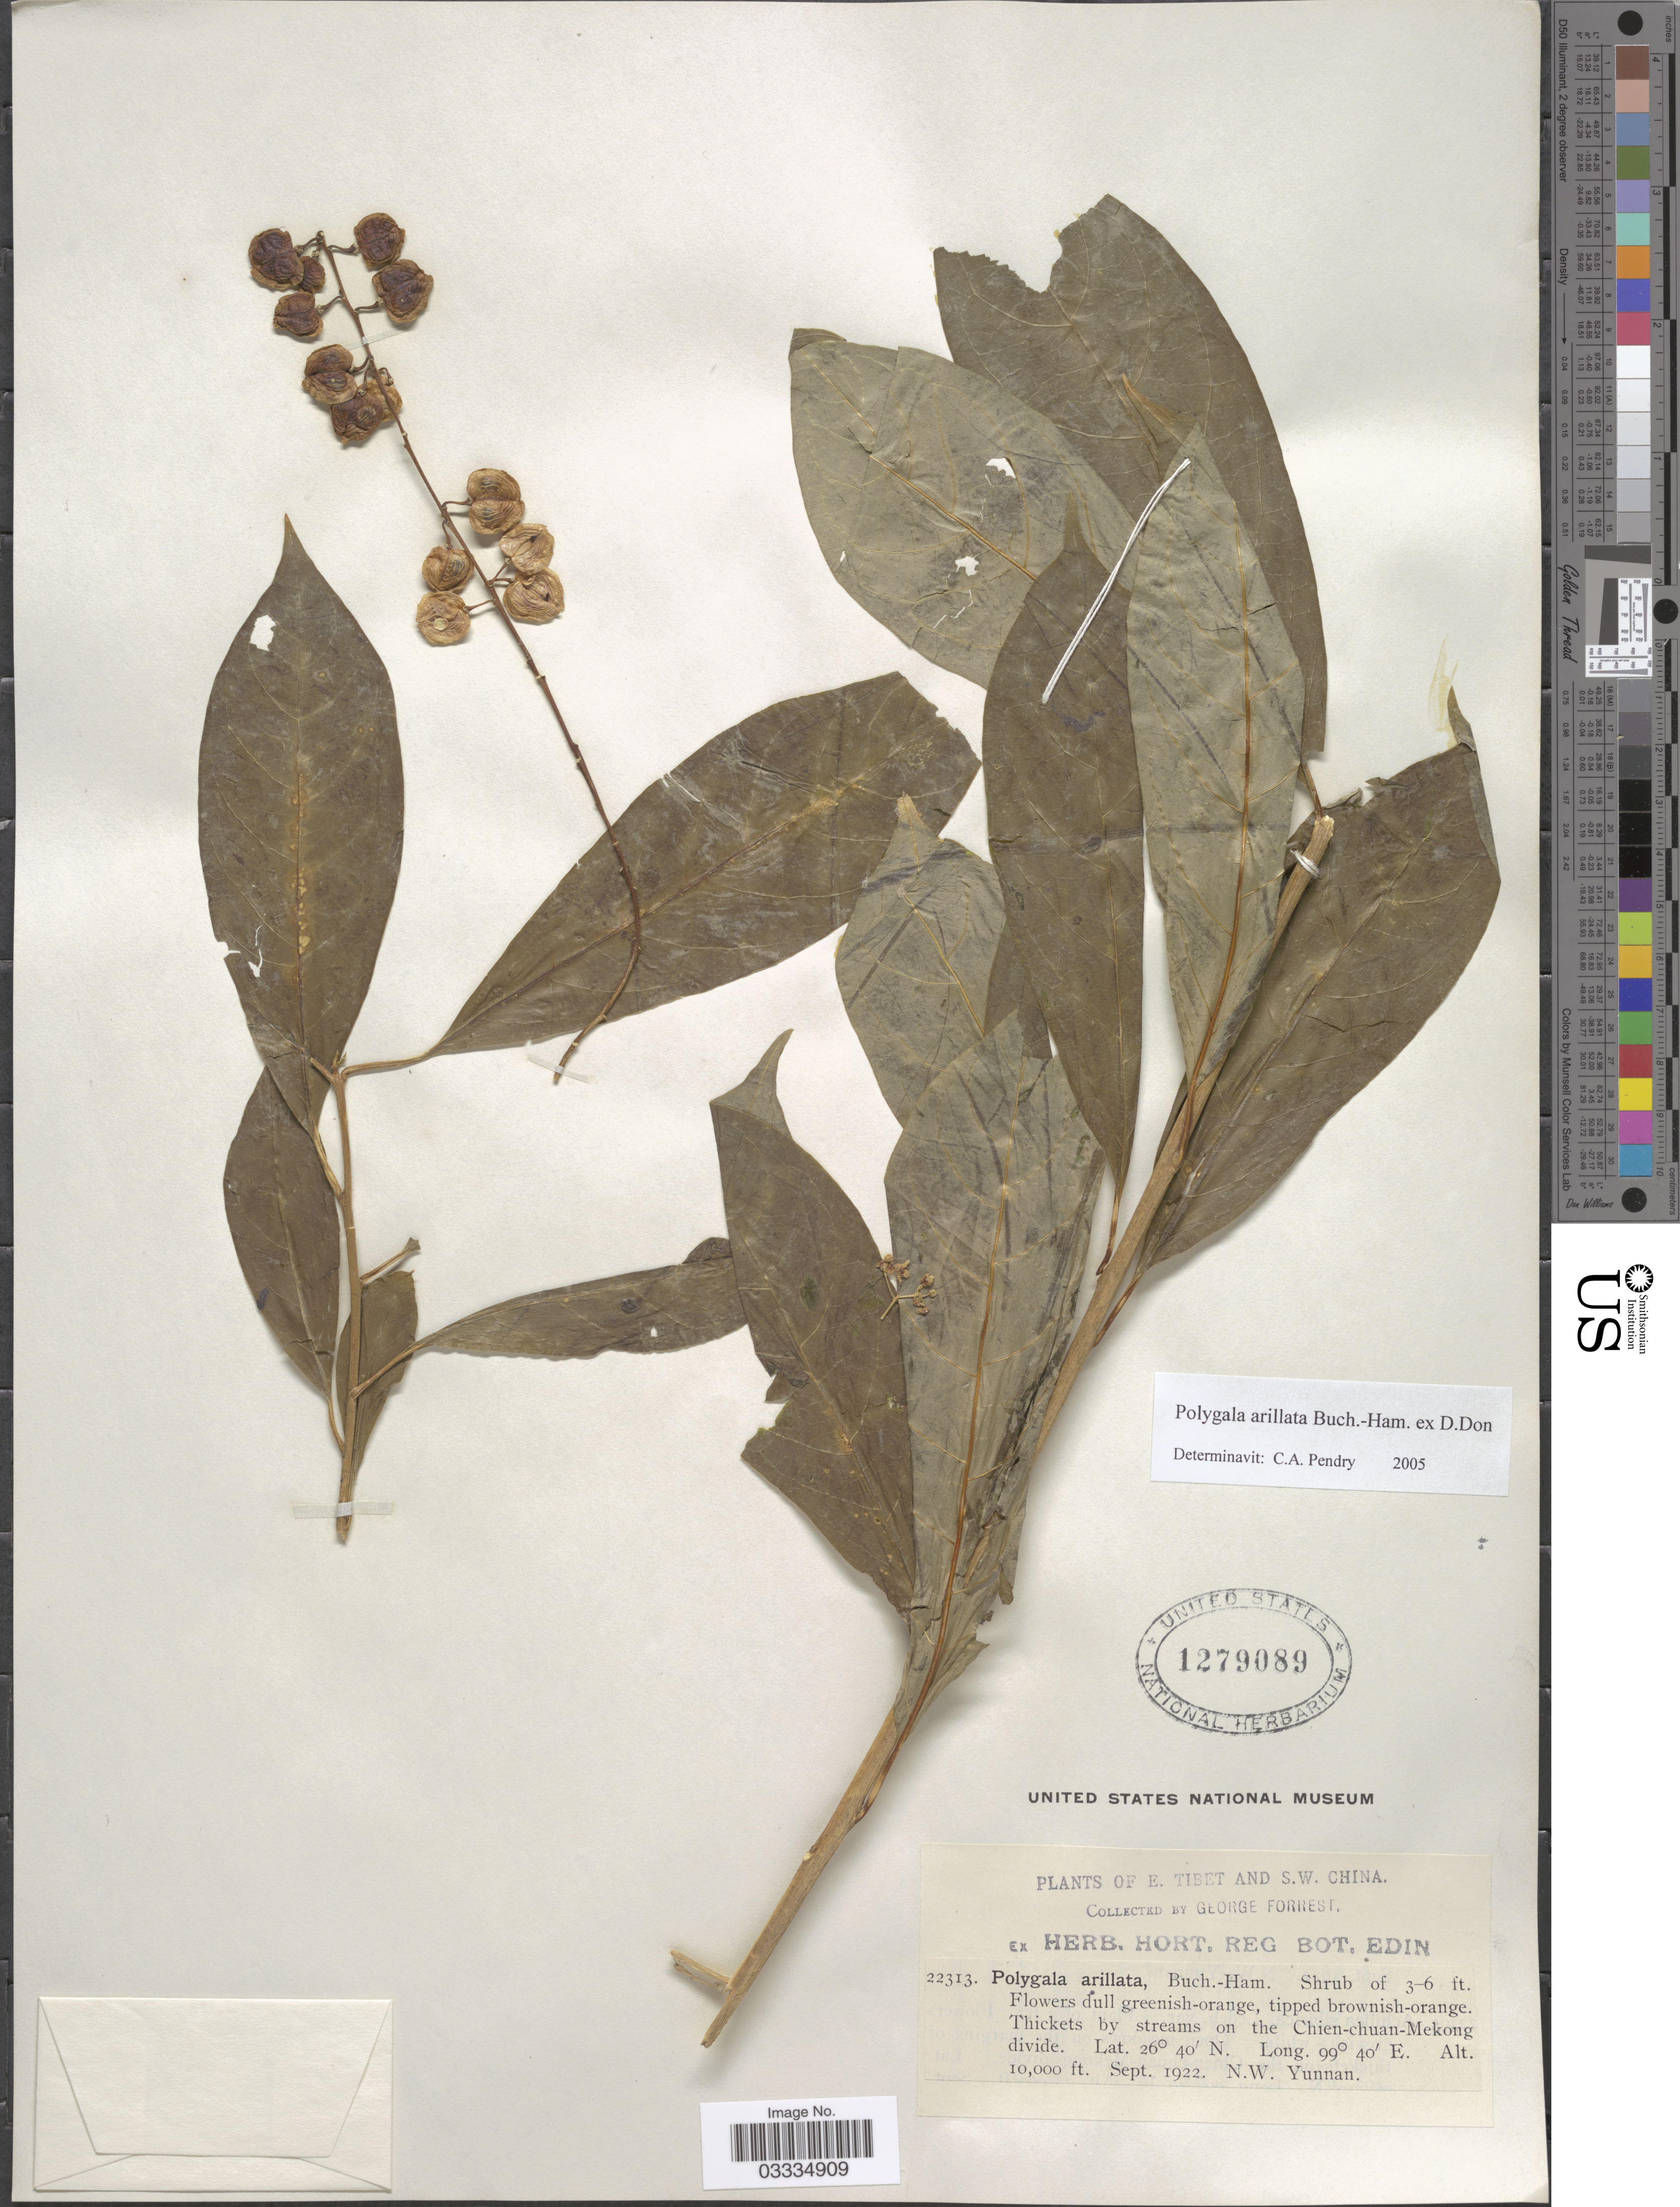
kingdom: Plantae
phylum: Tracheophyta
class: Magnoliopsida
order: Fabales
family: Polygalaceae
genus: Polygala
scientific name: Polygala arillata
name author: Buch.-Ham. ex D. Don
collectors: G. Forrest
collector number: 22313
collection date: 1922-09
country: China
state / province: Yunnan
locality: E. Tibet and S.W. China. Thickets by streams on the Chien-chuan-Mekong divide. N.W. Yunnan.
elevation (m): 3048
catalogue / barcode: US 1279089